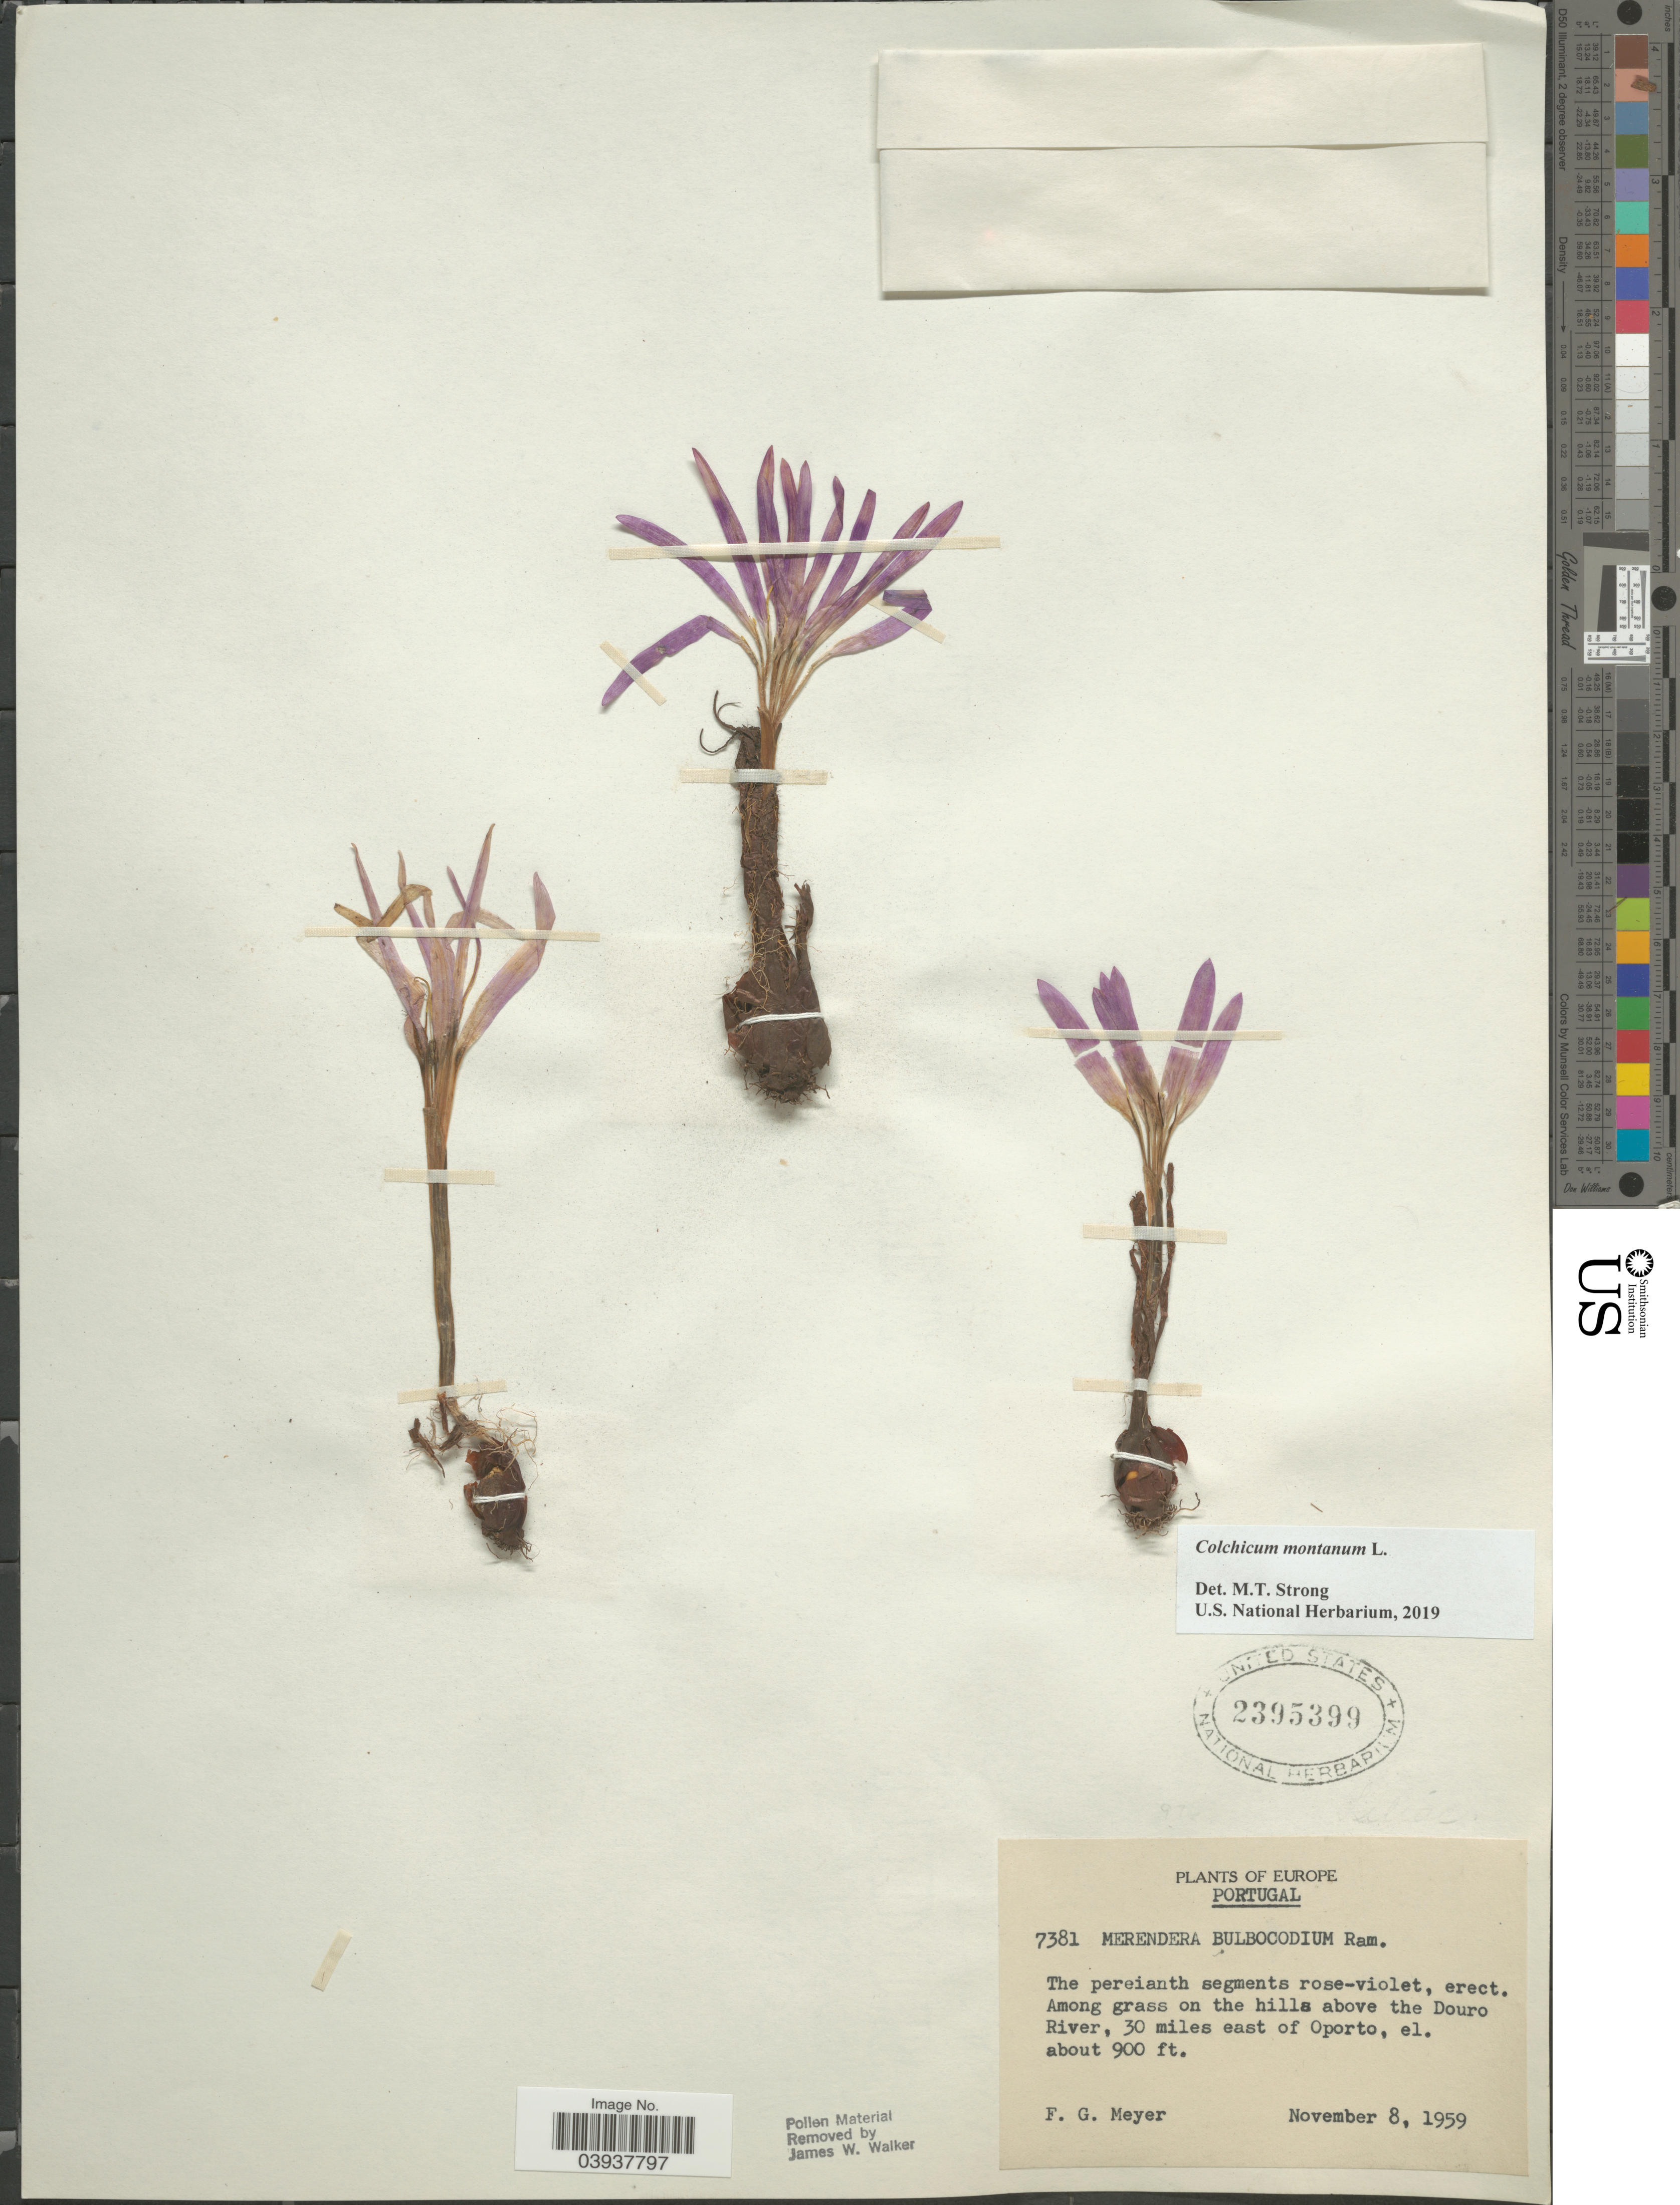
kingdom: Plantae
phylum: Tracheophyta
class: Liliopsida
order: Liliales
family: Colchicaceae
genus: Colchicum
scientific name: Colchicum sp.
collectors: F. G. Meyer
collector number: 7381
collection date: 1959-11-08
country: Portugal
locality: Europe. Among grass on the hills above the Douro River, 30 miles east of Oporto.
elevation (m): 274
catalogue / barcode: US 2395399